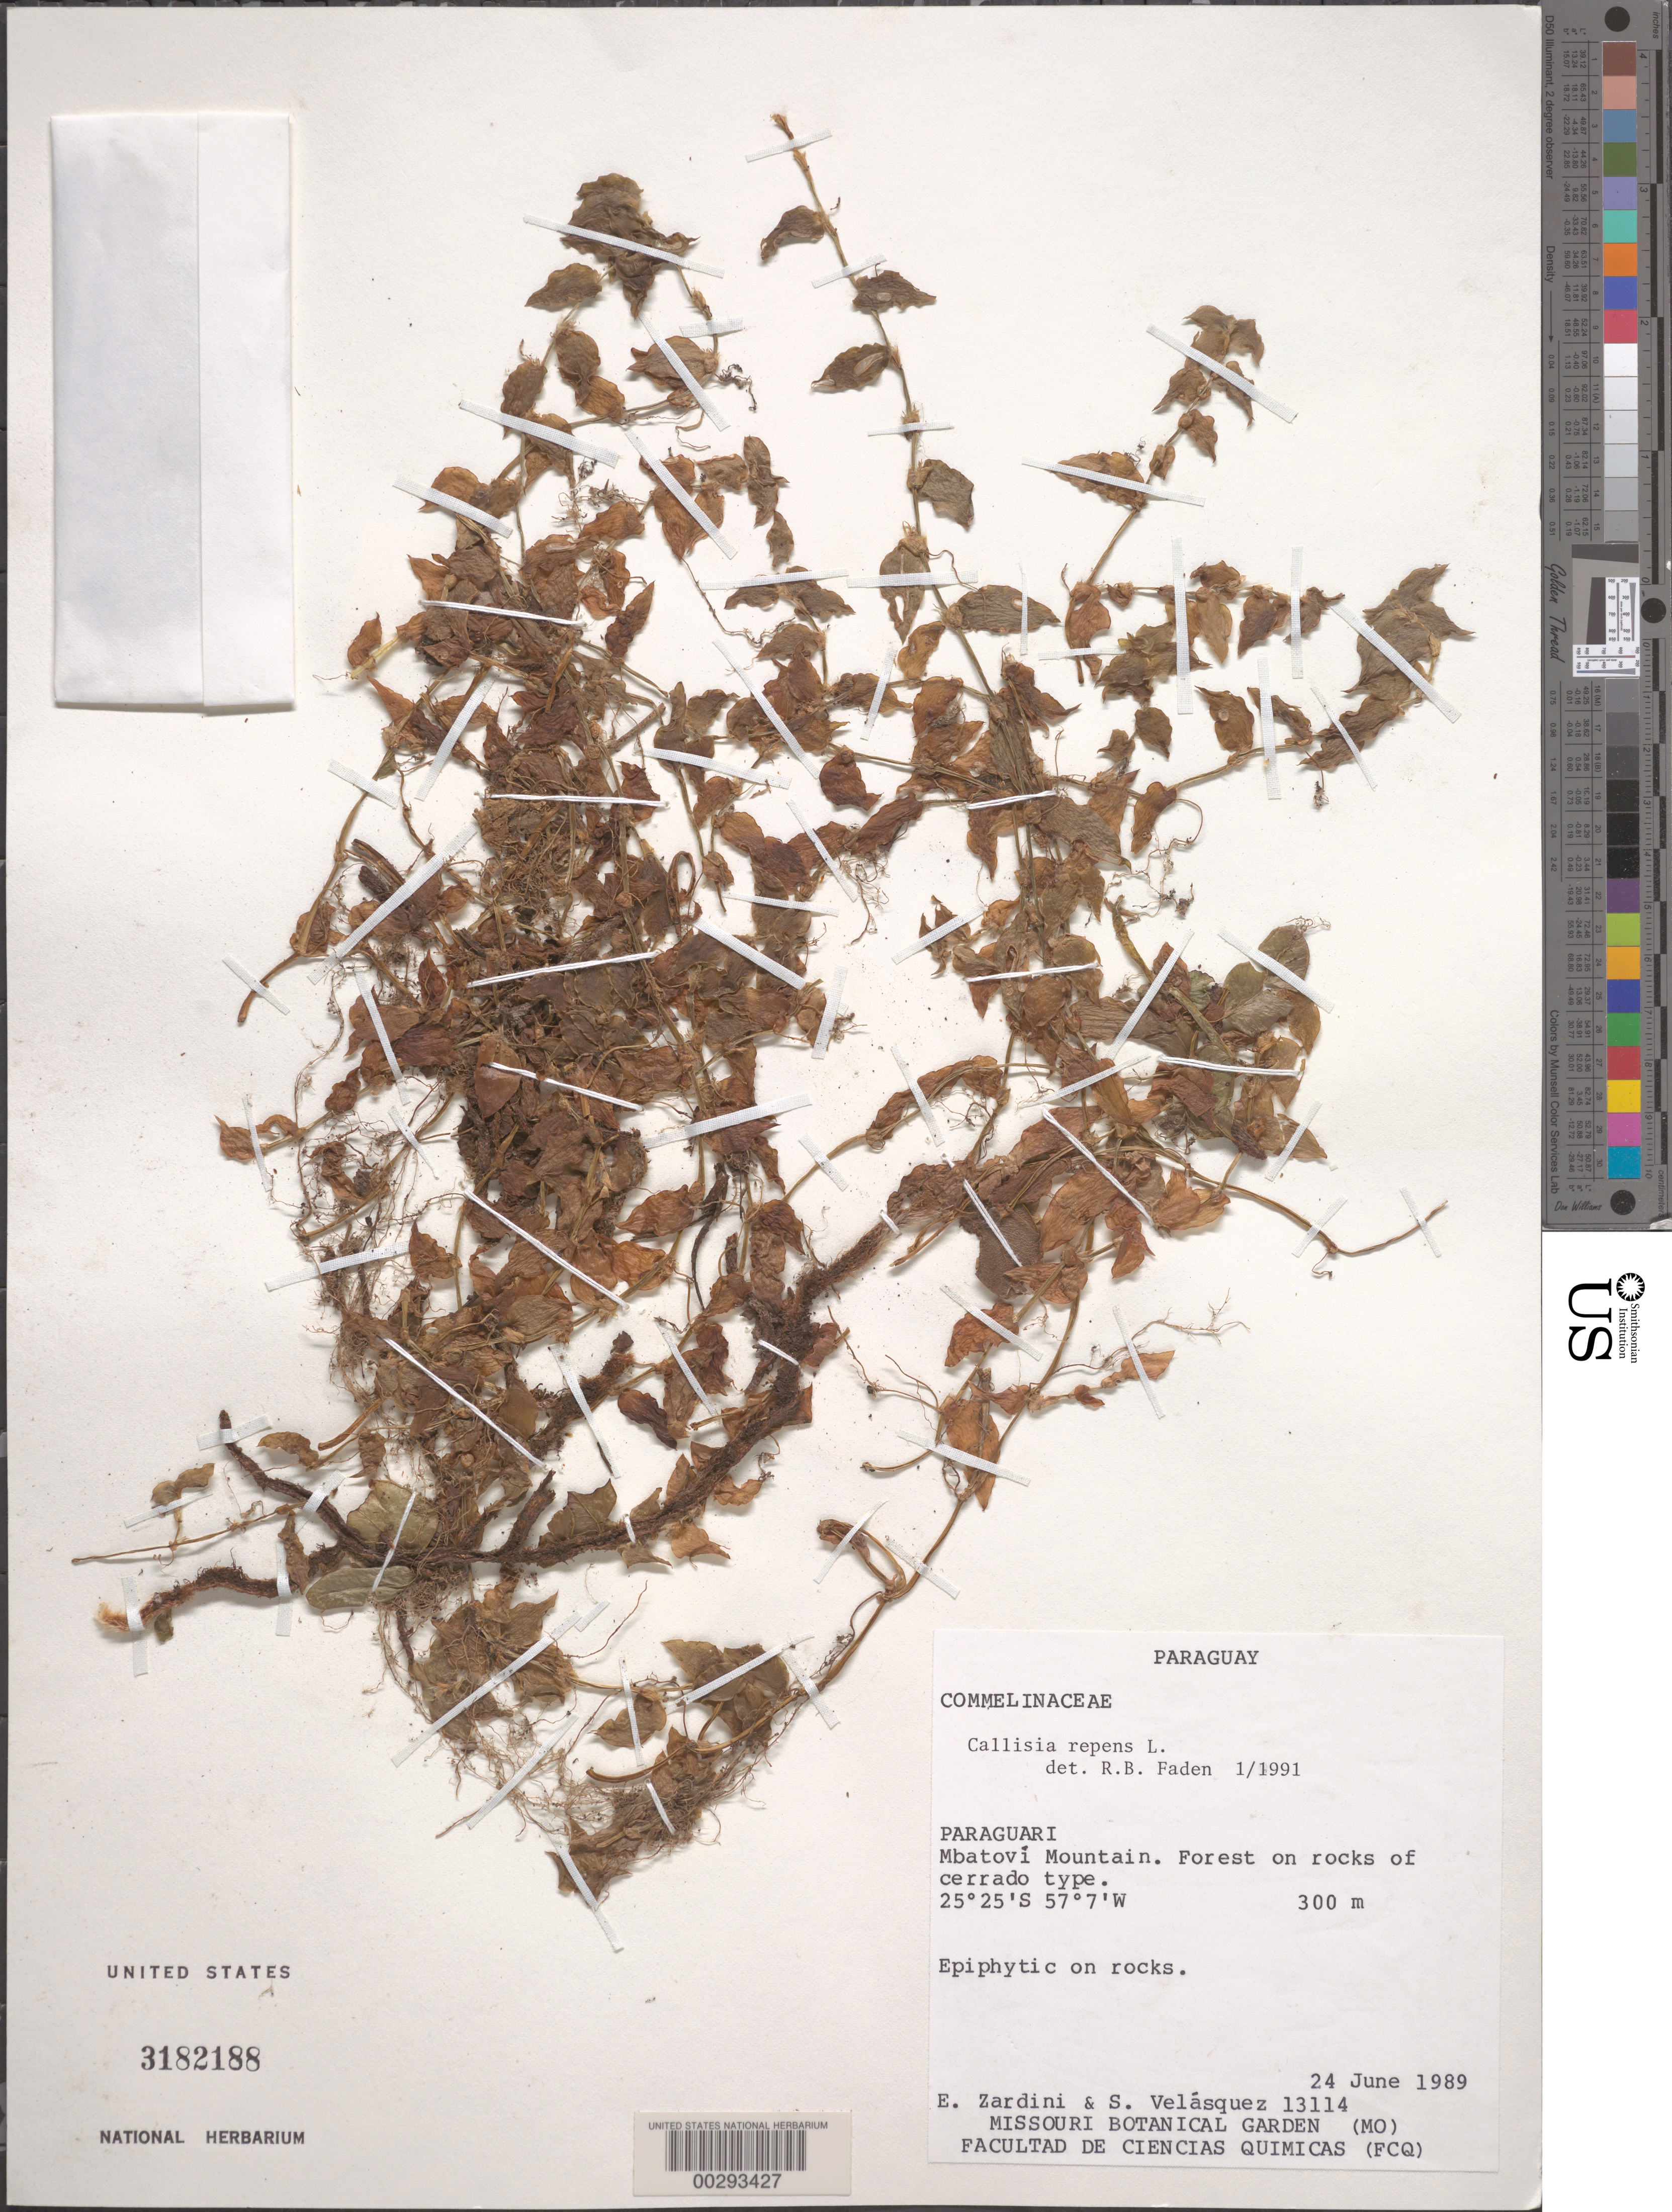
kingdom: Plantae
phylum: Tracheophyta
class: Liliopsida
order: Commelinales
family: Commelinaceae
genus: Callisia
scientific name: Callisia repens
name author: (Jacq.) L.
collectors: E. M. Zardini & C. Velasquez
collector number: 13114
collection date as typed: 24 Jun 1989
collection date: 1989-06-24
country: Paraguay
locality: Mbatovi mountain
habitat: Forest on rocks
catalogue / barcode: US 3182188